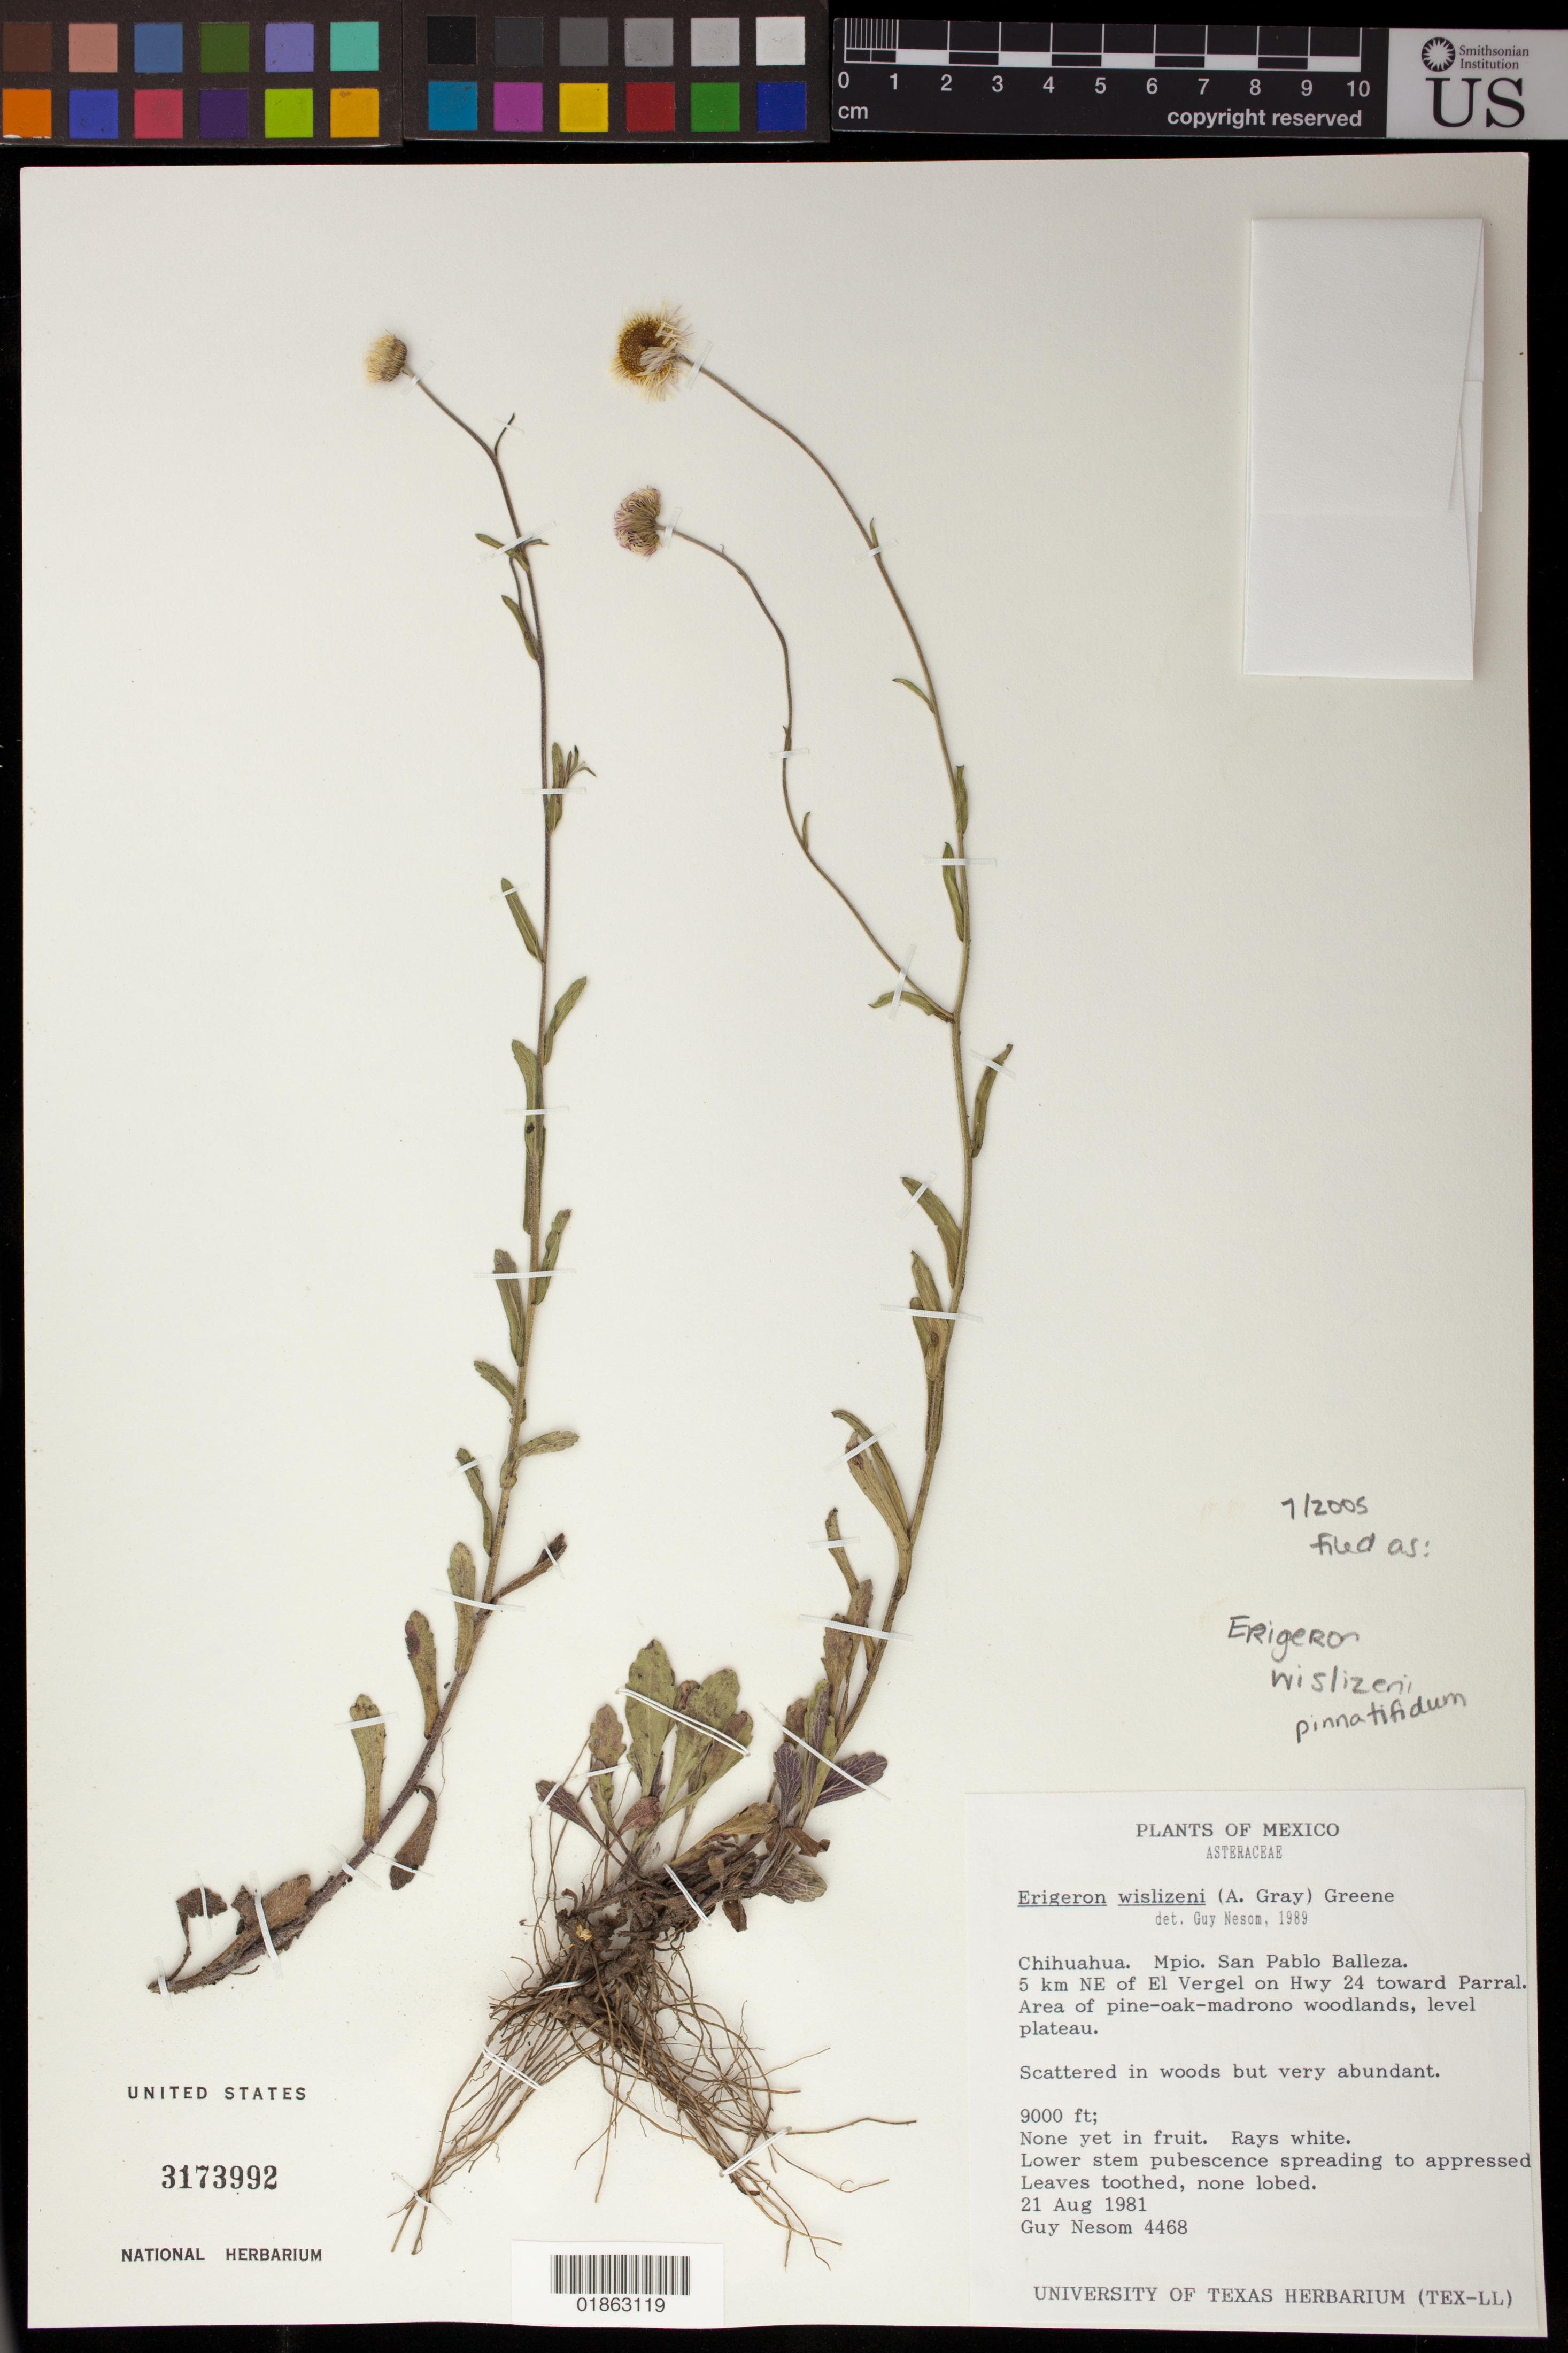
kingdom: Plantae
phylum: Tracheophyta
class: Magnoliopsida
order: Asterales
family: Asteraceae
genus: Erigeron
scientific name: Erigeron wislizeni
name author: (A. Gray) Greene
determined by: Nesom, G.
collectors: G. L. Nesom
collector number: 4468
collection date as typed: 21 Aug 1981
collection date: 1981-08-21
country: Mexico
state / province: Chihuahua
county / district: San Pablo Balleza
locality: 5 km NE of El Vergel on Hwy 24 toward Parral.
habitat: Area of pine-oak-madrono woodlands, level plateau.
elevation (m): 2743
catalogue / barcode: US 3173992